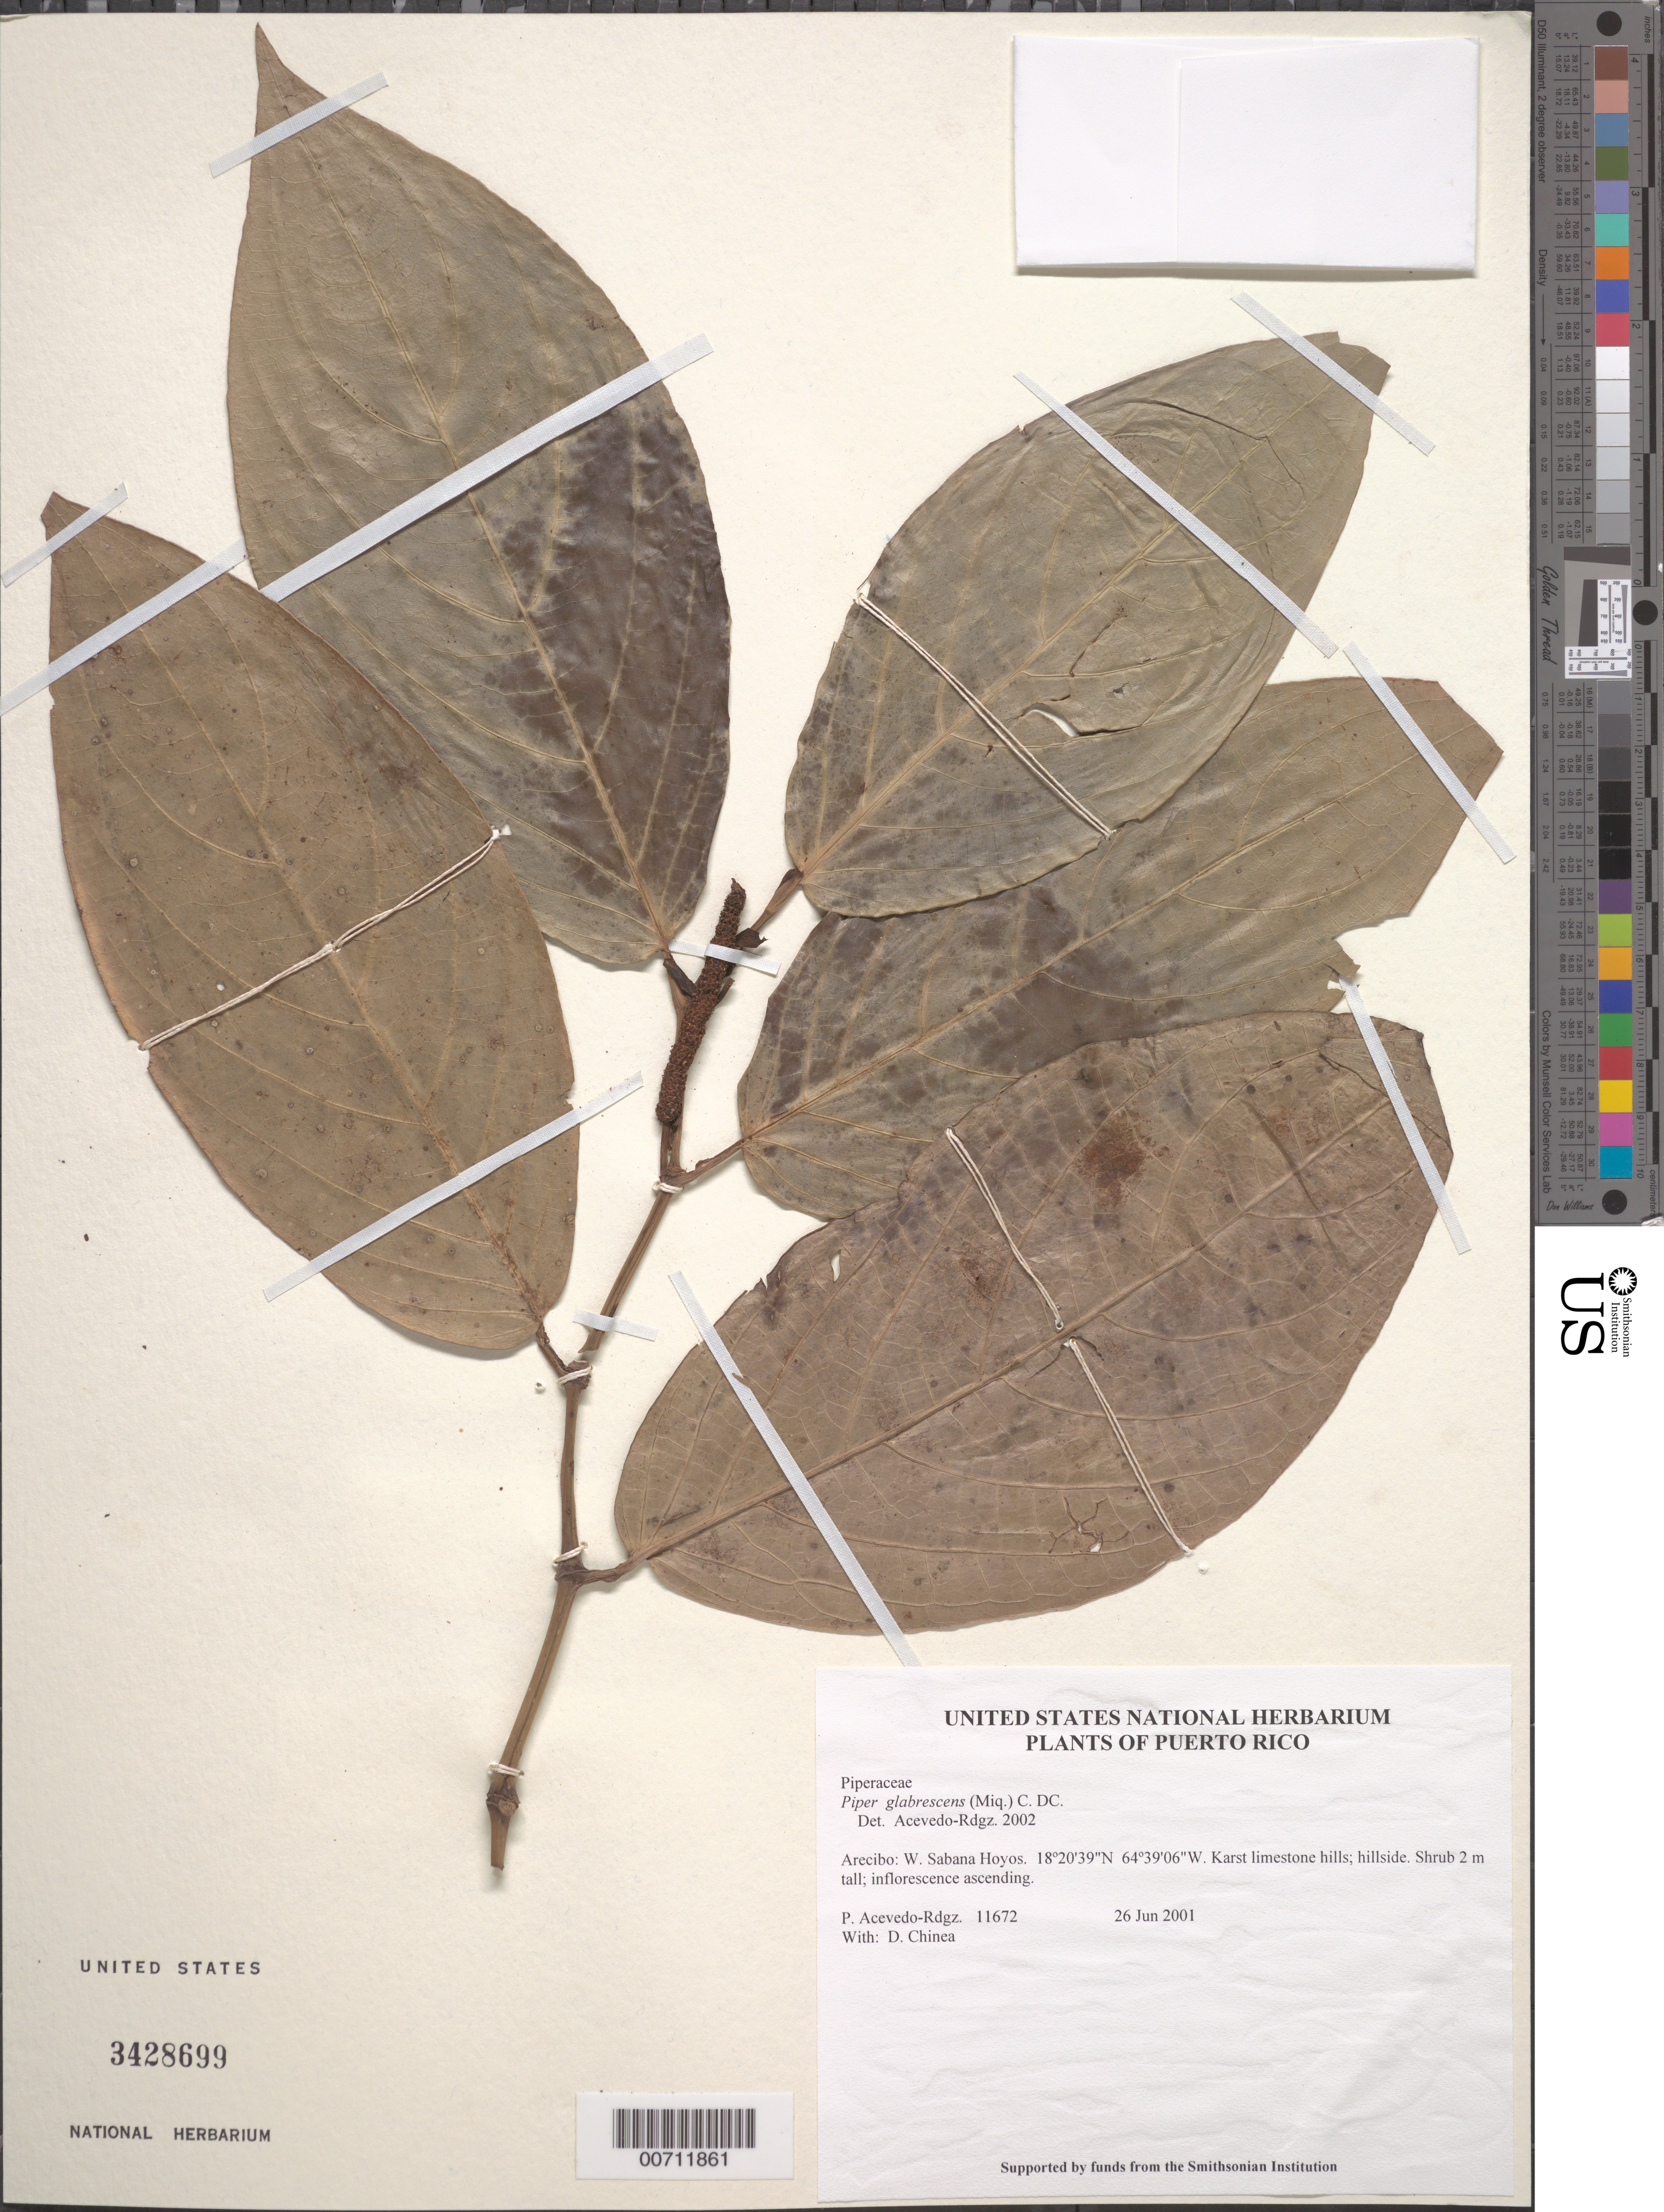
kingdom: Plantae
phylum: Tracheophyta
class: Magnoliopsida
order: Piperales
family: Piperaceae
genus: Piper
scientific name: Piper glabrescens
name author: (Miq.) C. DC.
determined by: Acevedo-Rodríguez, P., (BOT), Smithsonian Institution - National Museum of Natural History (UNITED STATES)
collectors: P. Acevedo-Rodr. & D. Chinea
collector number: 11672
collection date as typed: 26 Jun 2001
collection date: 2001-06-26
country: Puerto Rico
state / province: Arecibo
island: Puerto Rico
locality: Arecibo: W. Sabana Hoyos.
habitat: Karst limestone hills; hillside.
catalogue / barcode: US 3428699